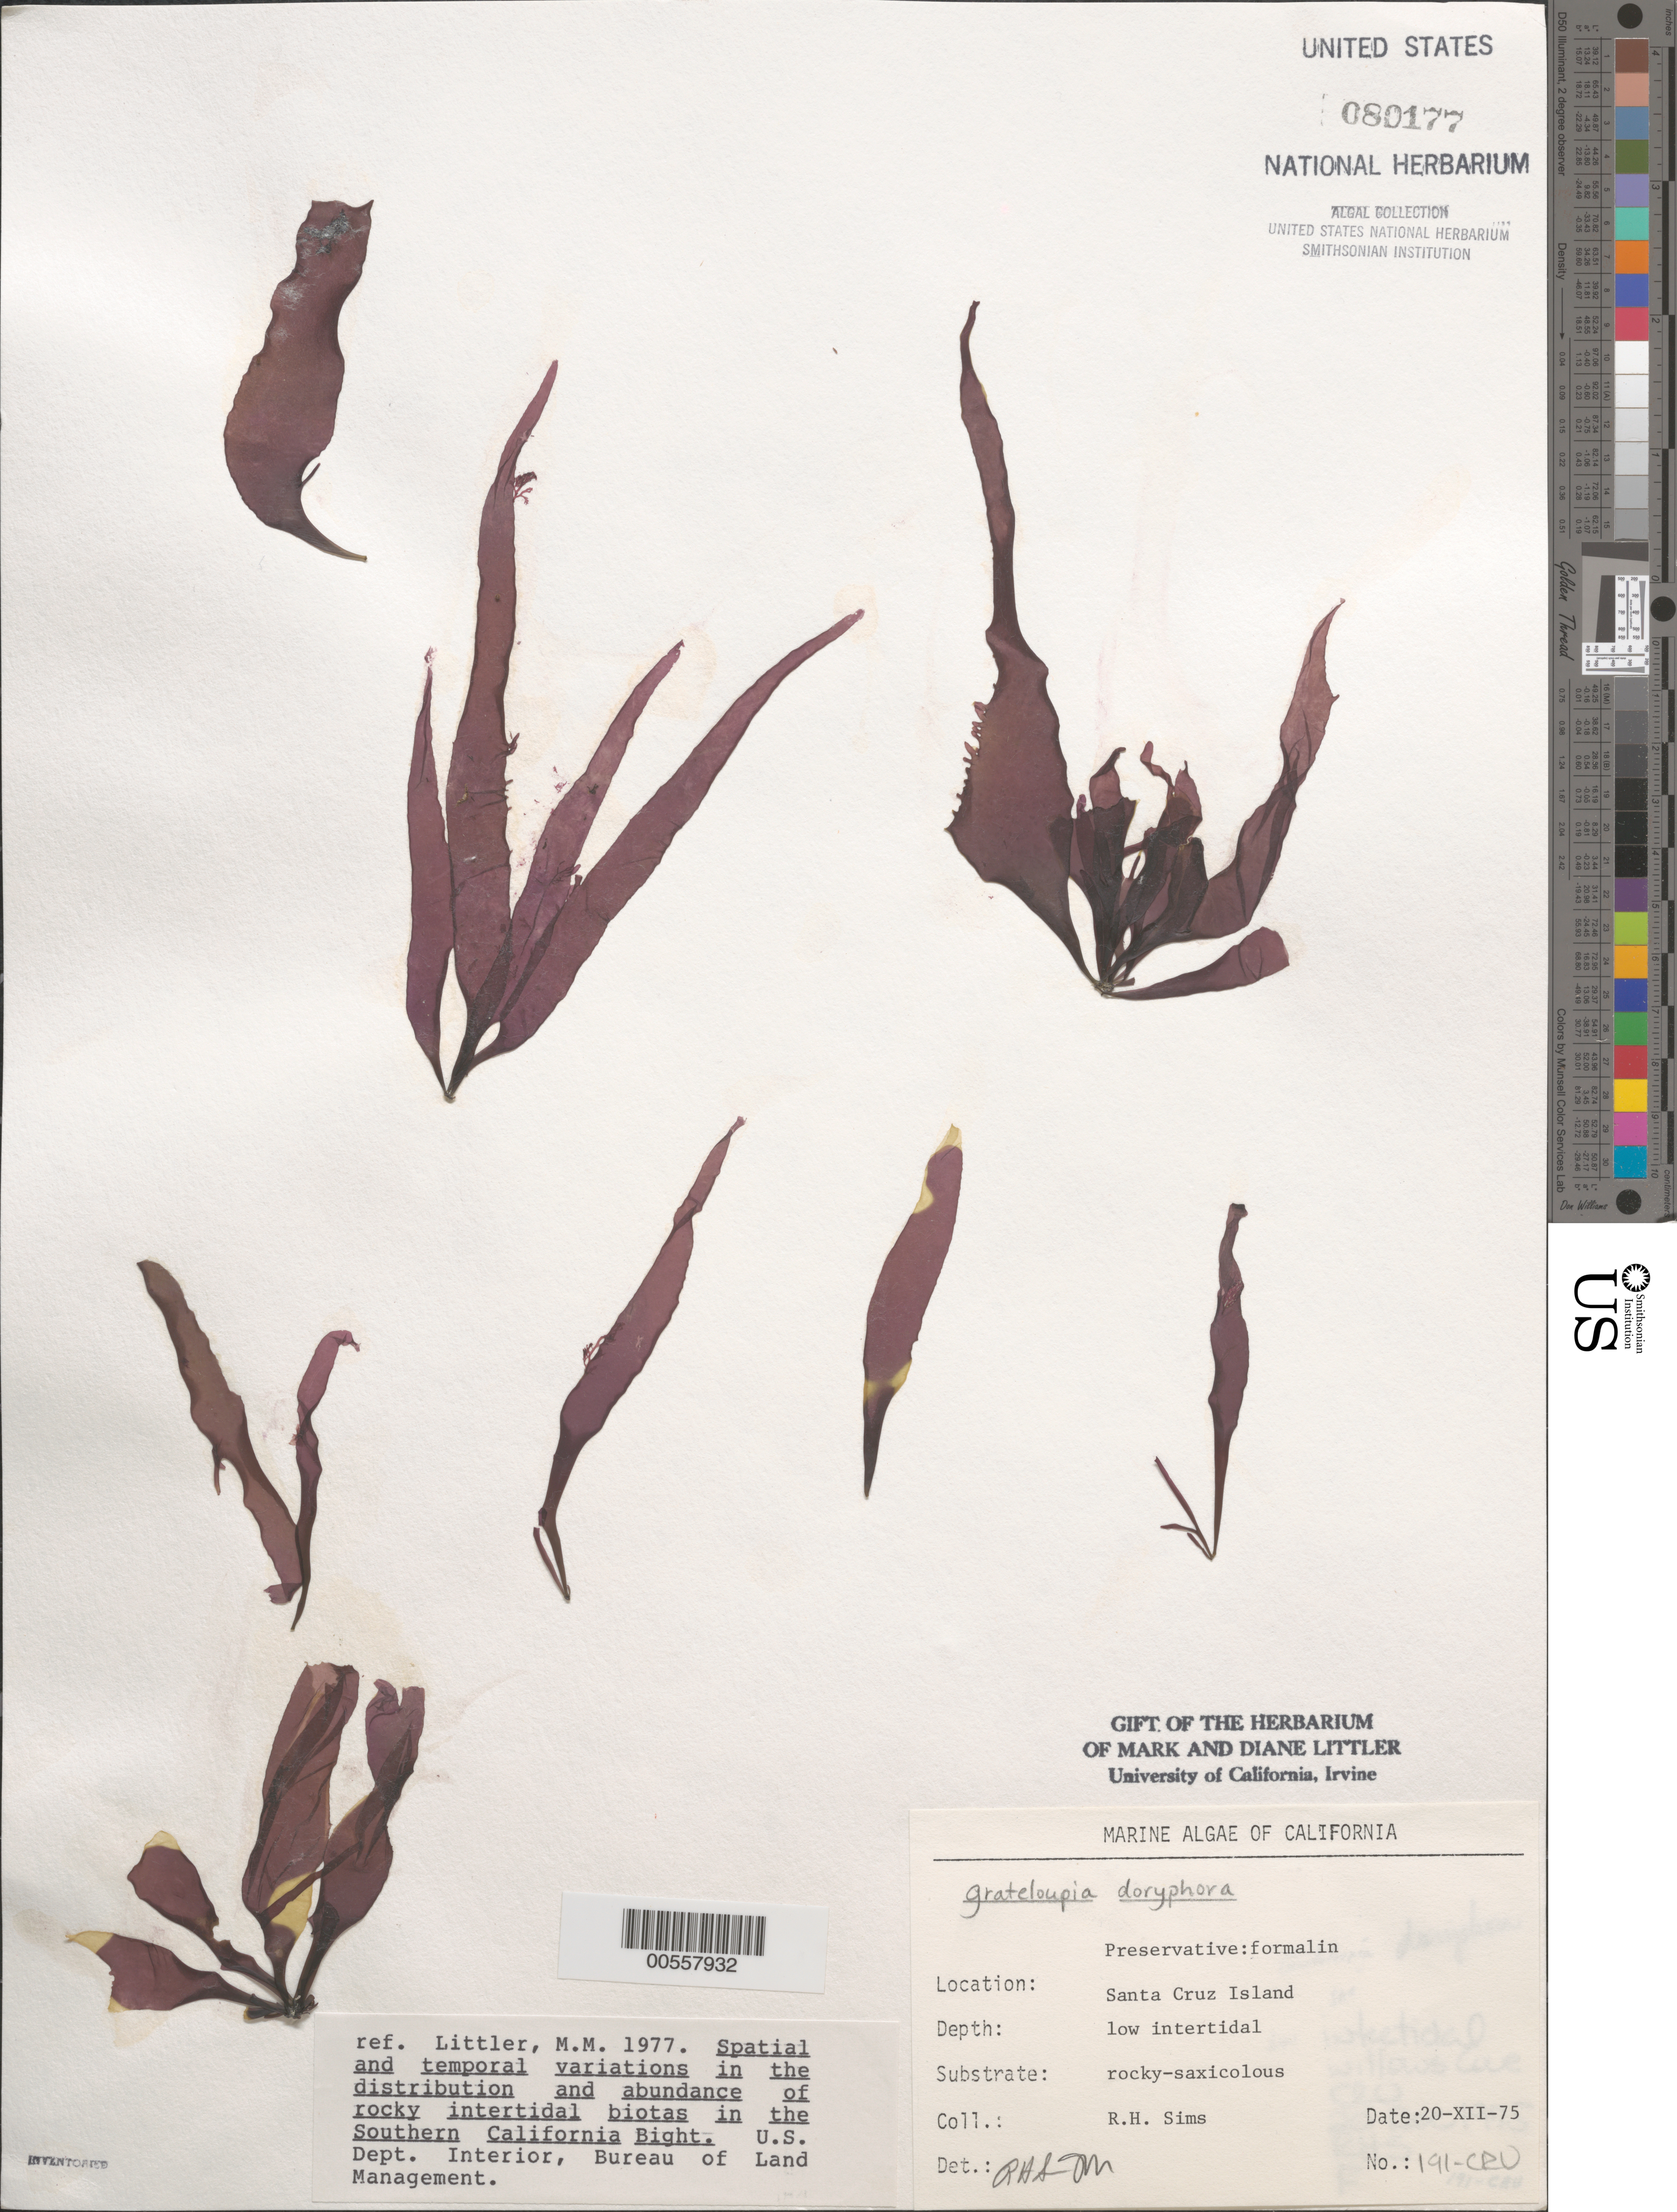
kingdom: Plantae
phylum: Rhodophyta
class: Florideophyceae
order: Halymeniales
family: Halymeniaceae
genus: Grateloupia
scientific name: Grateloupia doryphora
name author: (Mont.) Howe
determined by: Sims, Robert H.; Murray, S. N.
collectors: R. H. Sims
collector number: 191-cru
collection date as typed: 20 Dec 1975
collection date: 1975-12-20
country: United States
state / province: California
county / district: Santa Barbara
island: Santa Cruz Island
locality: Willows Anchorage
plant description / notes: BLM-SOCALBIGHT Rocky Intertidal Survey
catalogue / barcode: US 80177